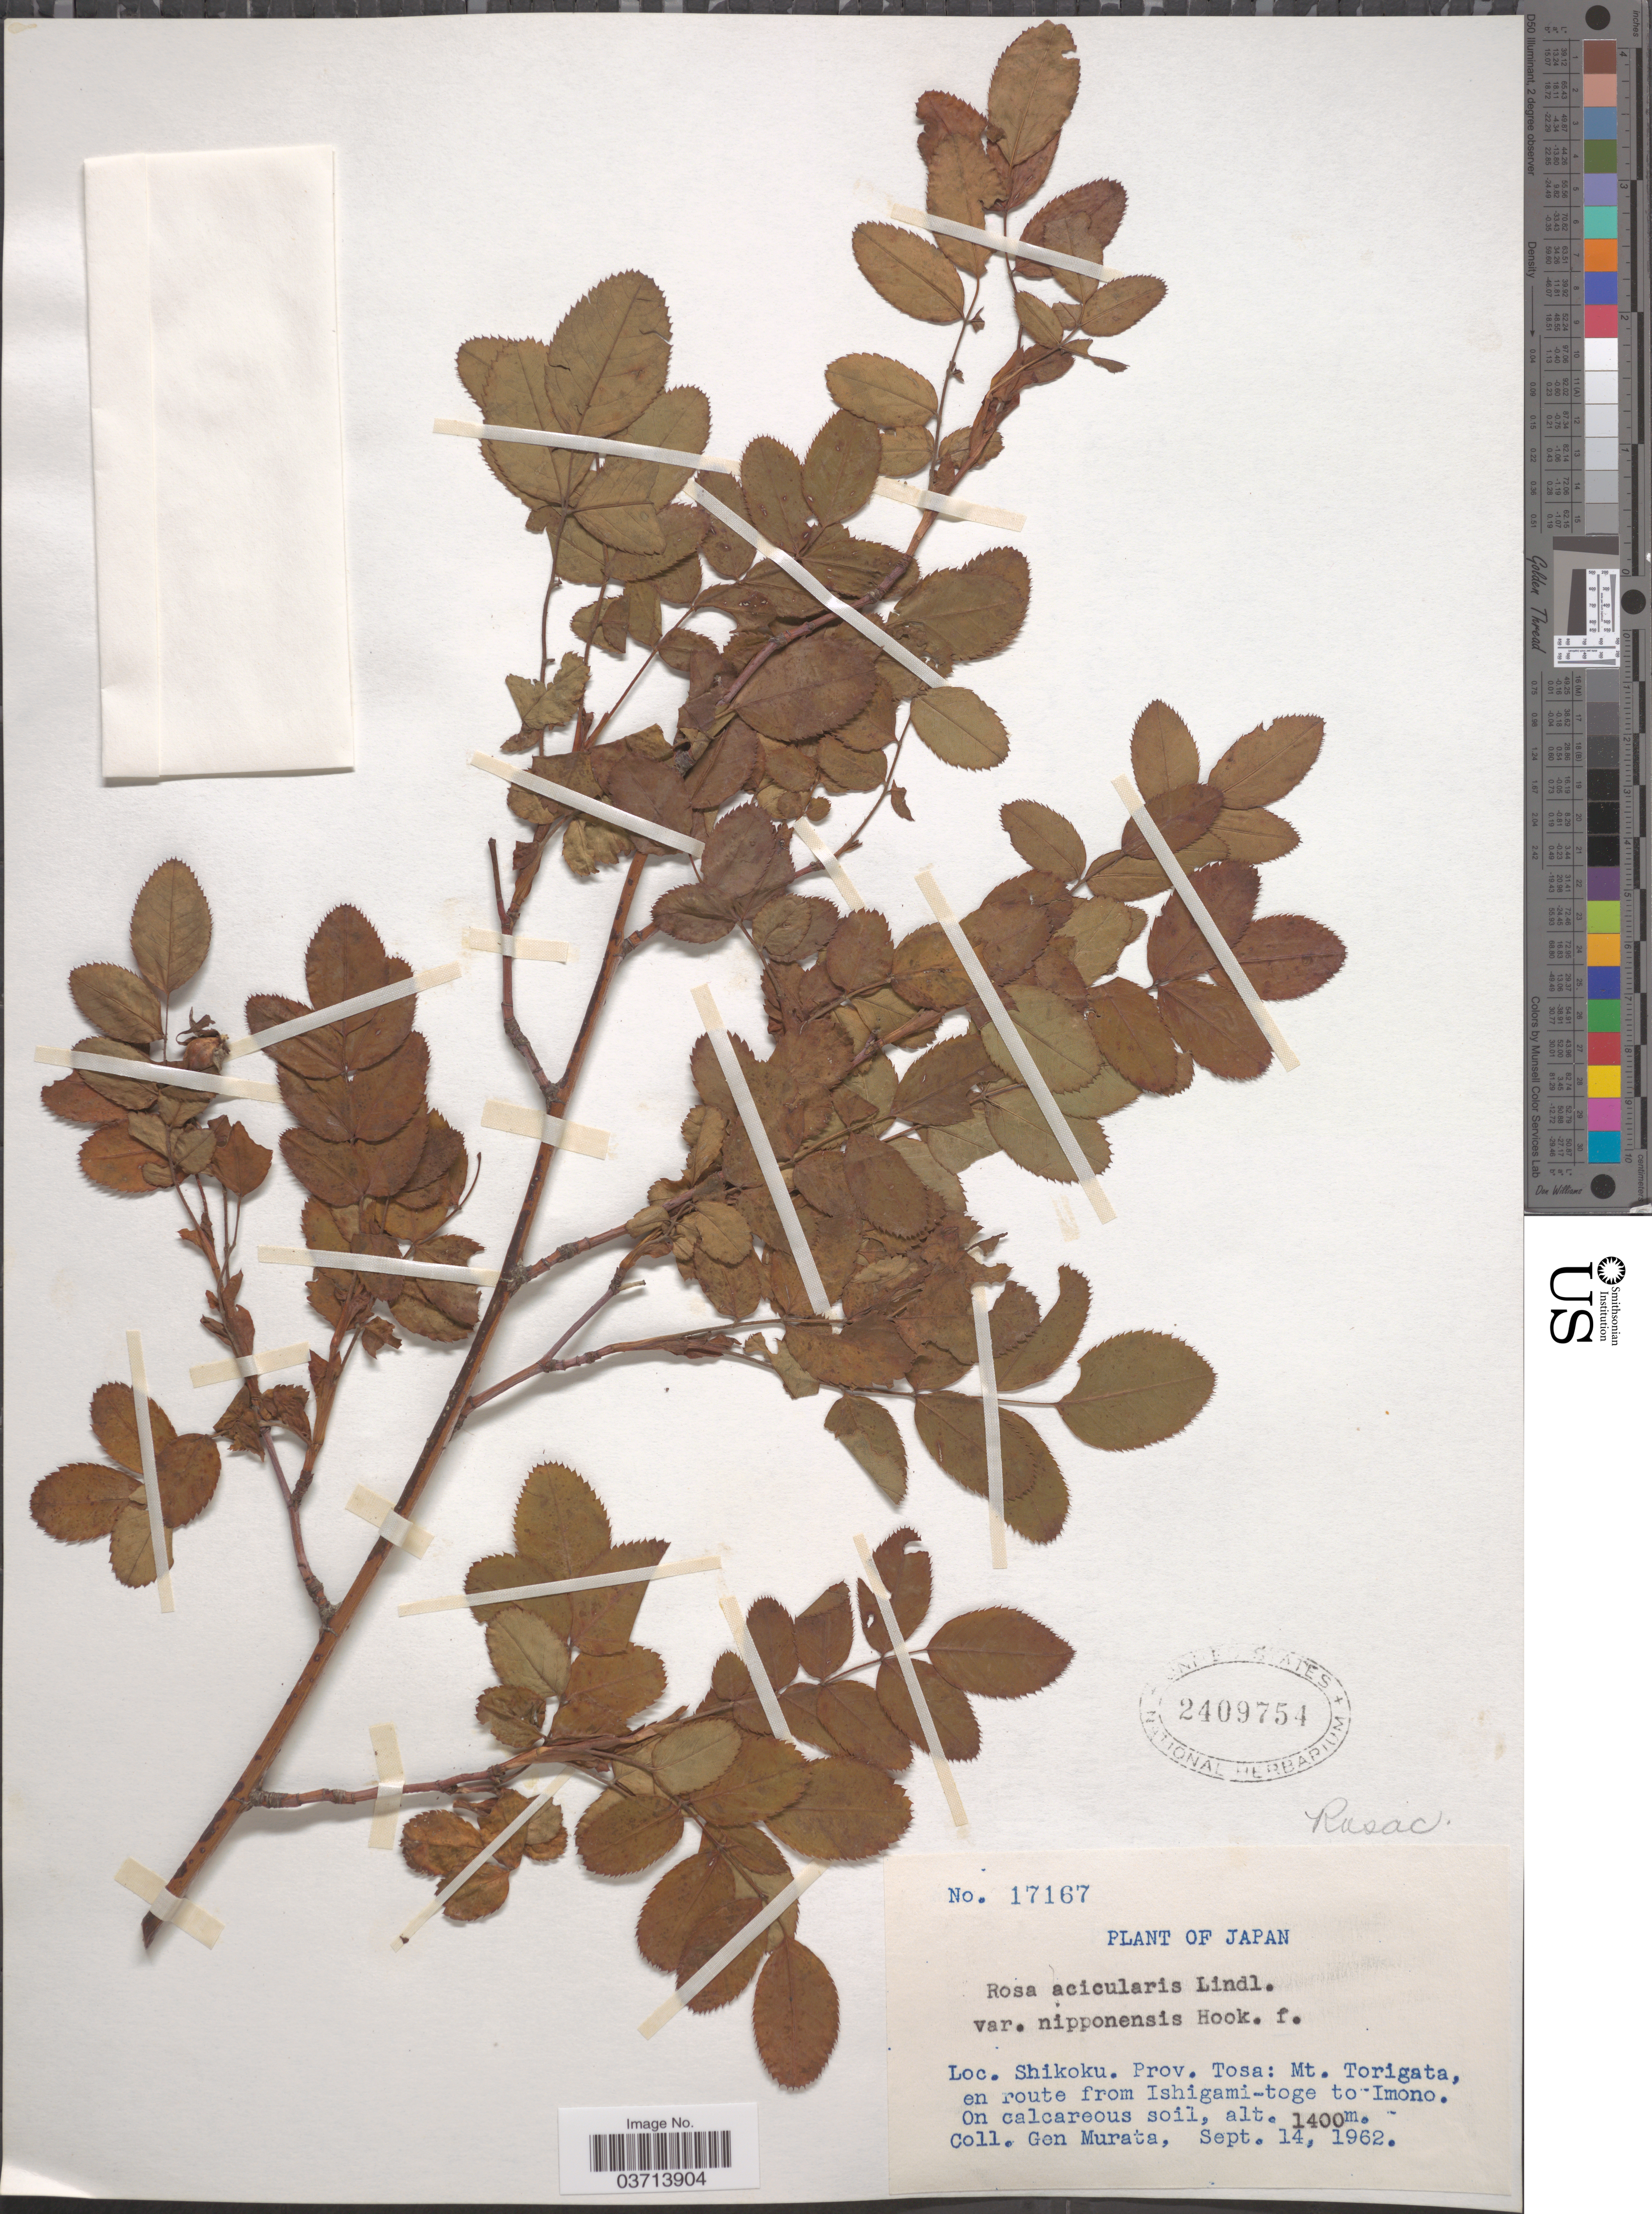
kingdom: Plantae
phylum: Tracheophyta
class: Magnoliopsida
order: Rosales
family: Rosaceae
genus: Rosa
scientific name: Rosa acicularis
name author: Lindl.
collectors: G. Murata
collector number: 17167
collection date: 1961-09-14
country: Japan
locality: Shikoku. Prov. Tosa: Mt. Torigata, en route from Ishigami-toge to Imono.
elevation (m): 1400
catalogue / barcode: US 2409754